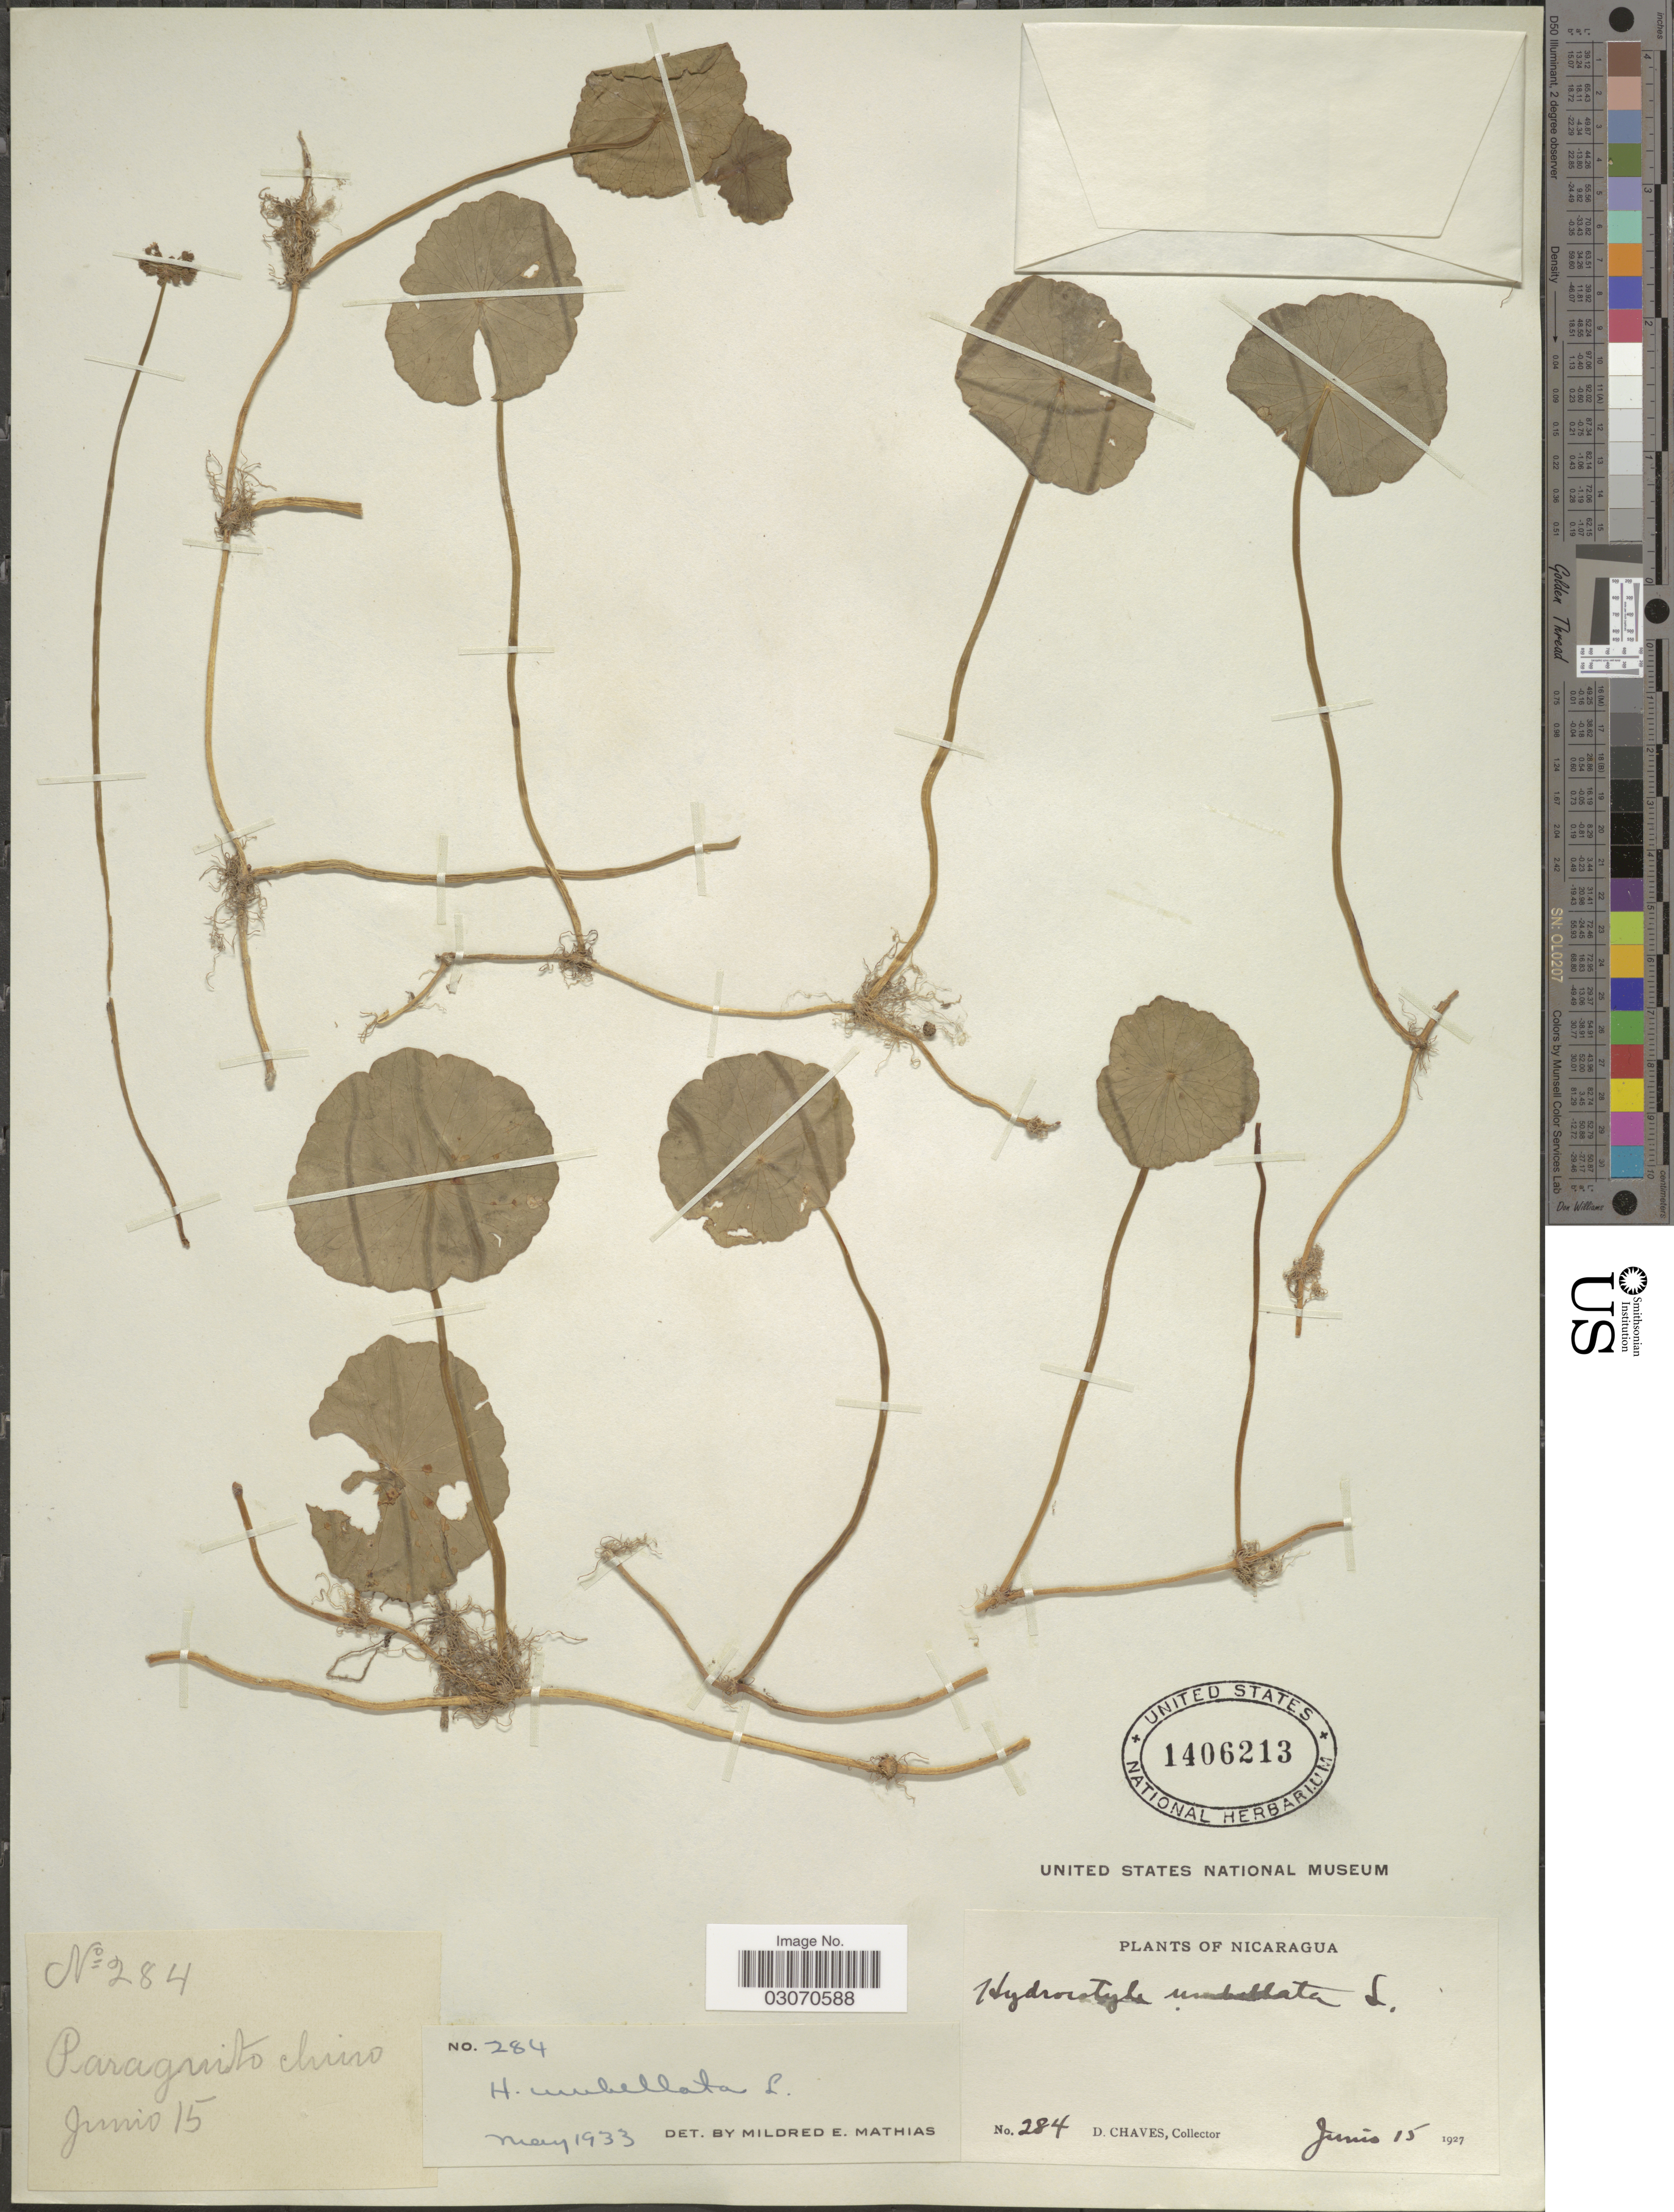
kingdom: Plantae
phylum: Tracheophyta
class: Magnoliopsida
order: Apiales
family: Araliaceae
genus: Hydrocotyle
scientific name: Hydrocotyle umbellata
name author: L.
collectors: D. Chaves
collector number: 284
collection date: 1927-06-15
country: Nicaragua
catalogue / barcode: US 1406213